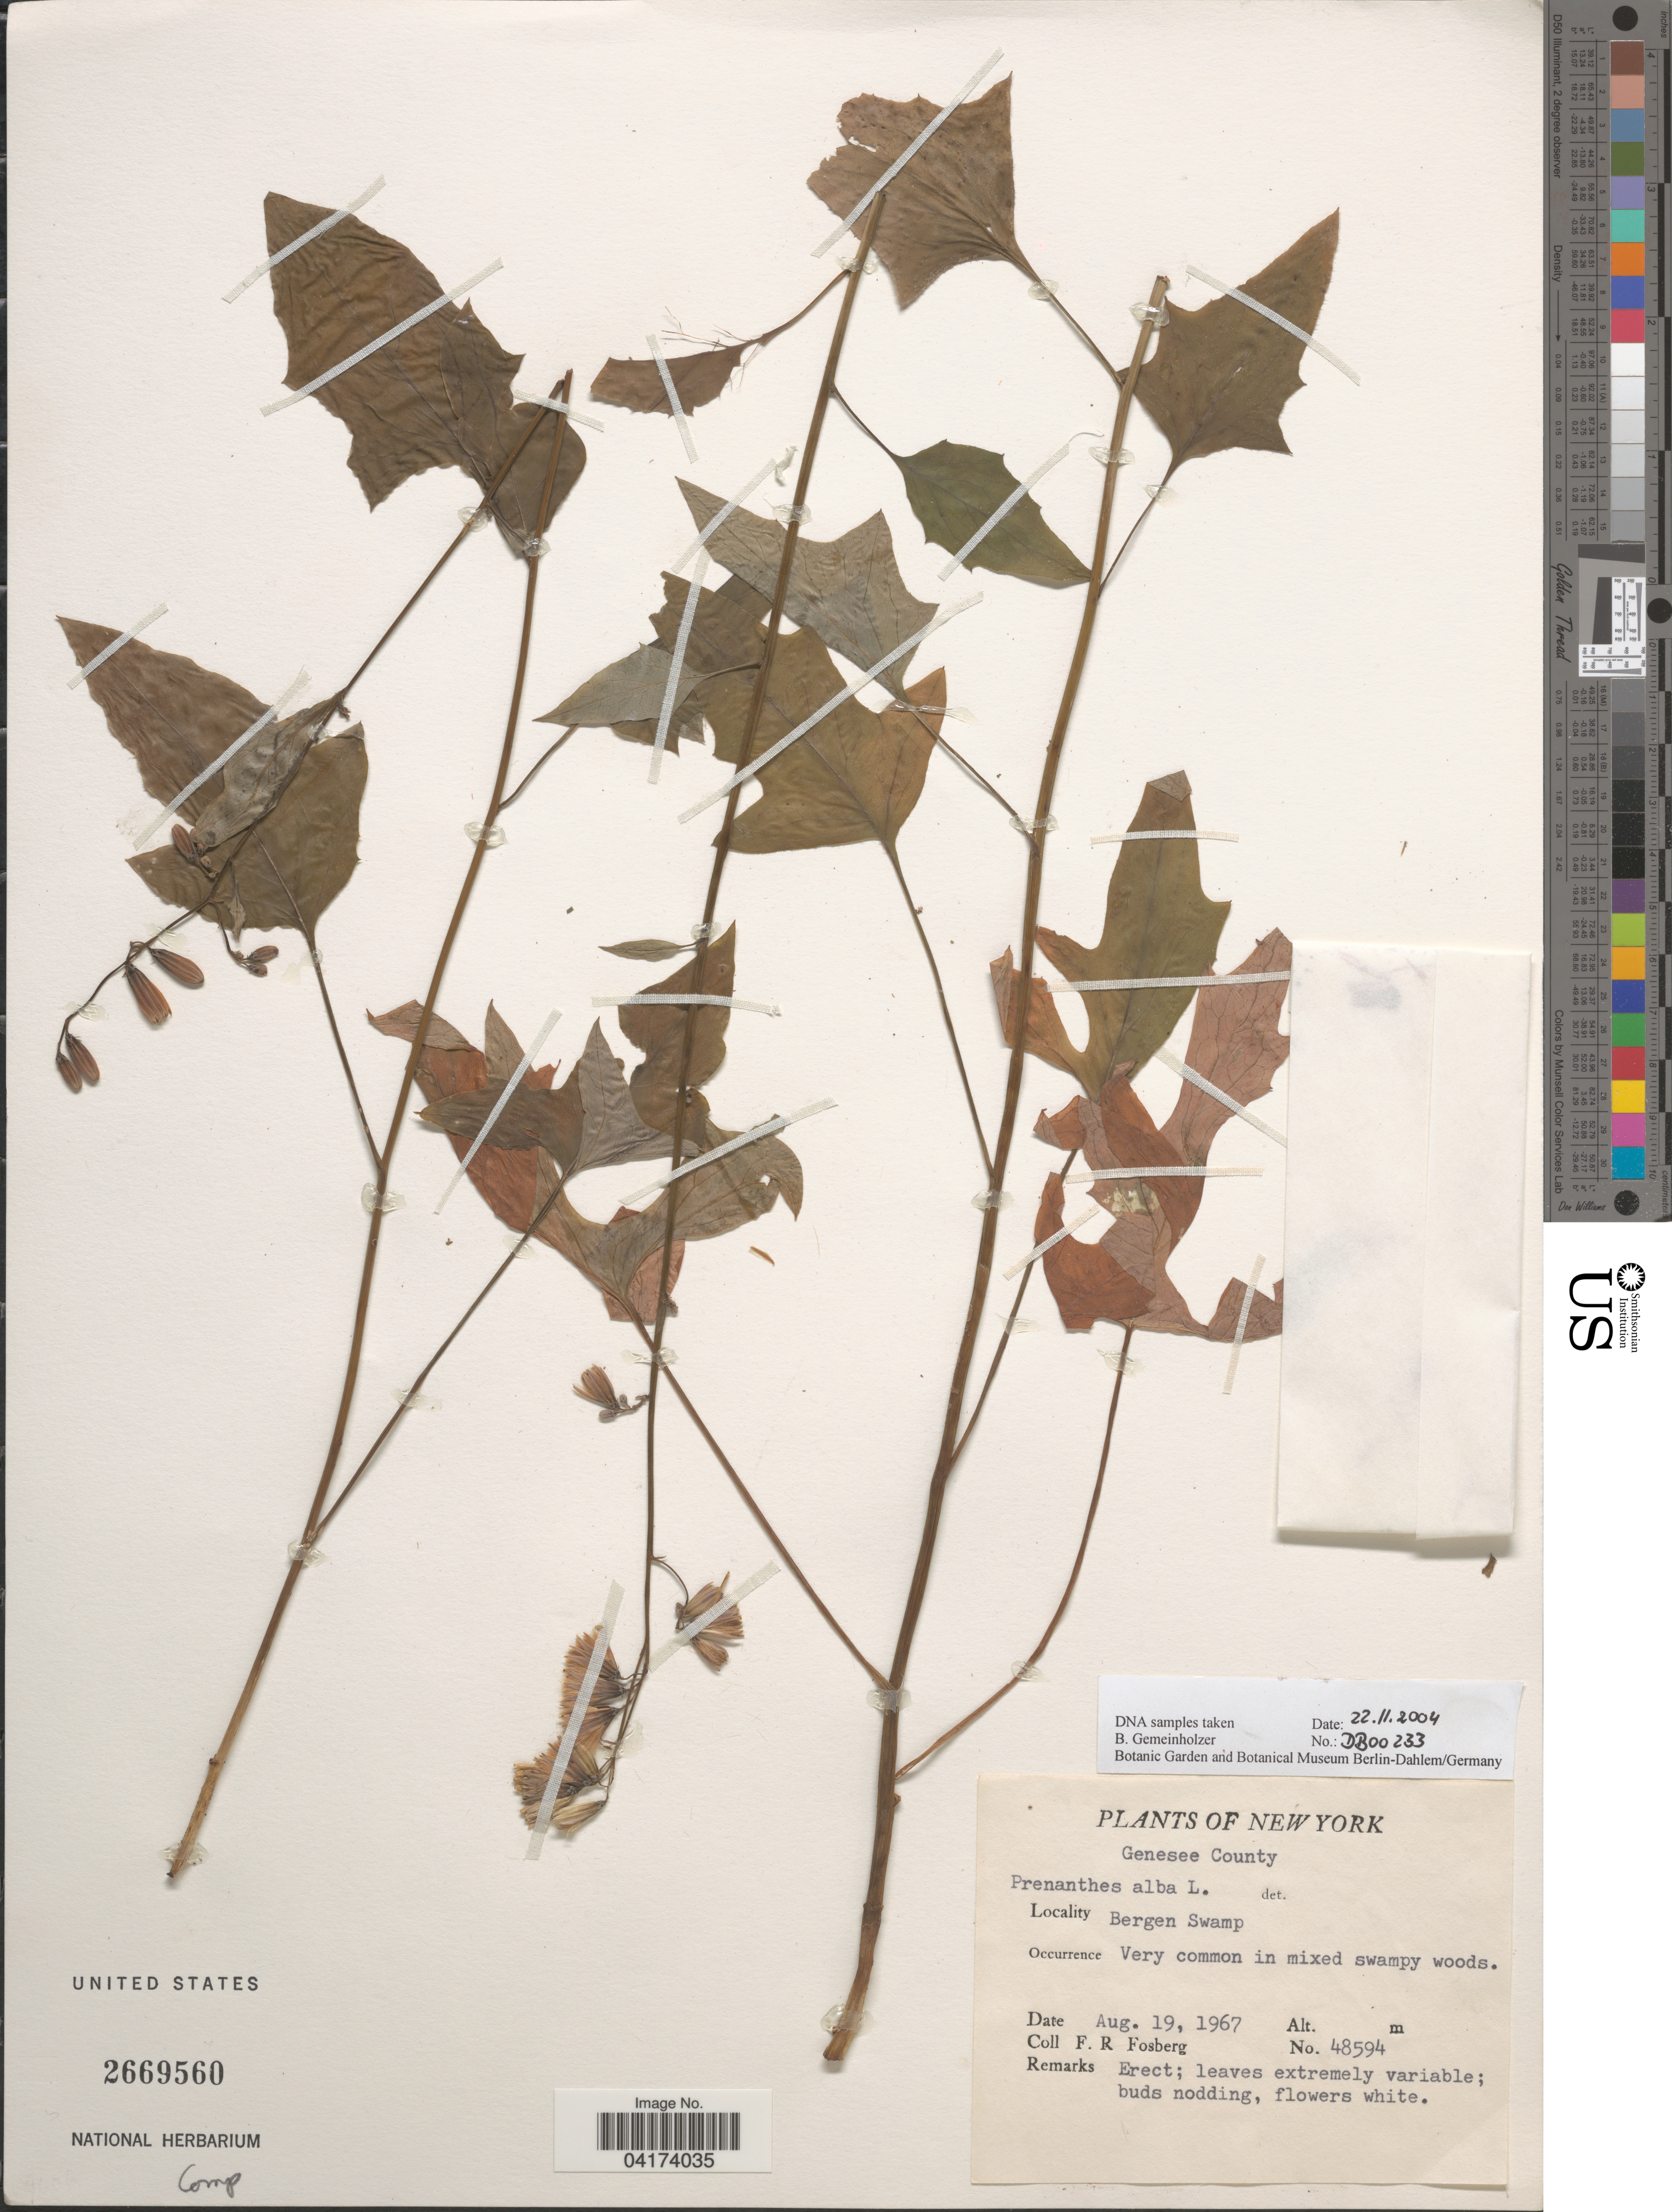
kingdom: Plantae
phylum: Tracheophyta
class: Magnoliopsida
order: Asterales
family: Asteraceae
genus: Nabalus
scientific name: Nabalus albus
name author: (L.) Hook.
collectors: F. R. Fosberg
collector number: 48594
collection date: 1967-08-19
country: United States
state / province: New York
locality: Genesee County. Bergen Swamp.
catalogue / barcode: US 2669560